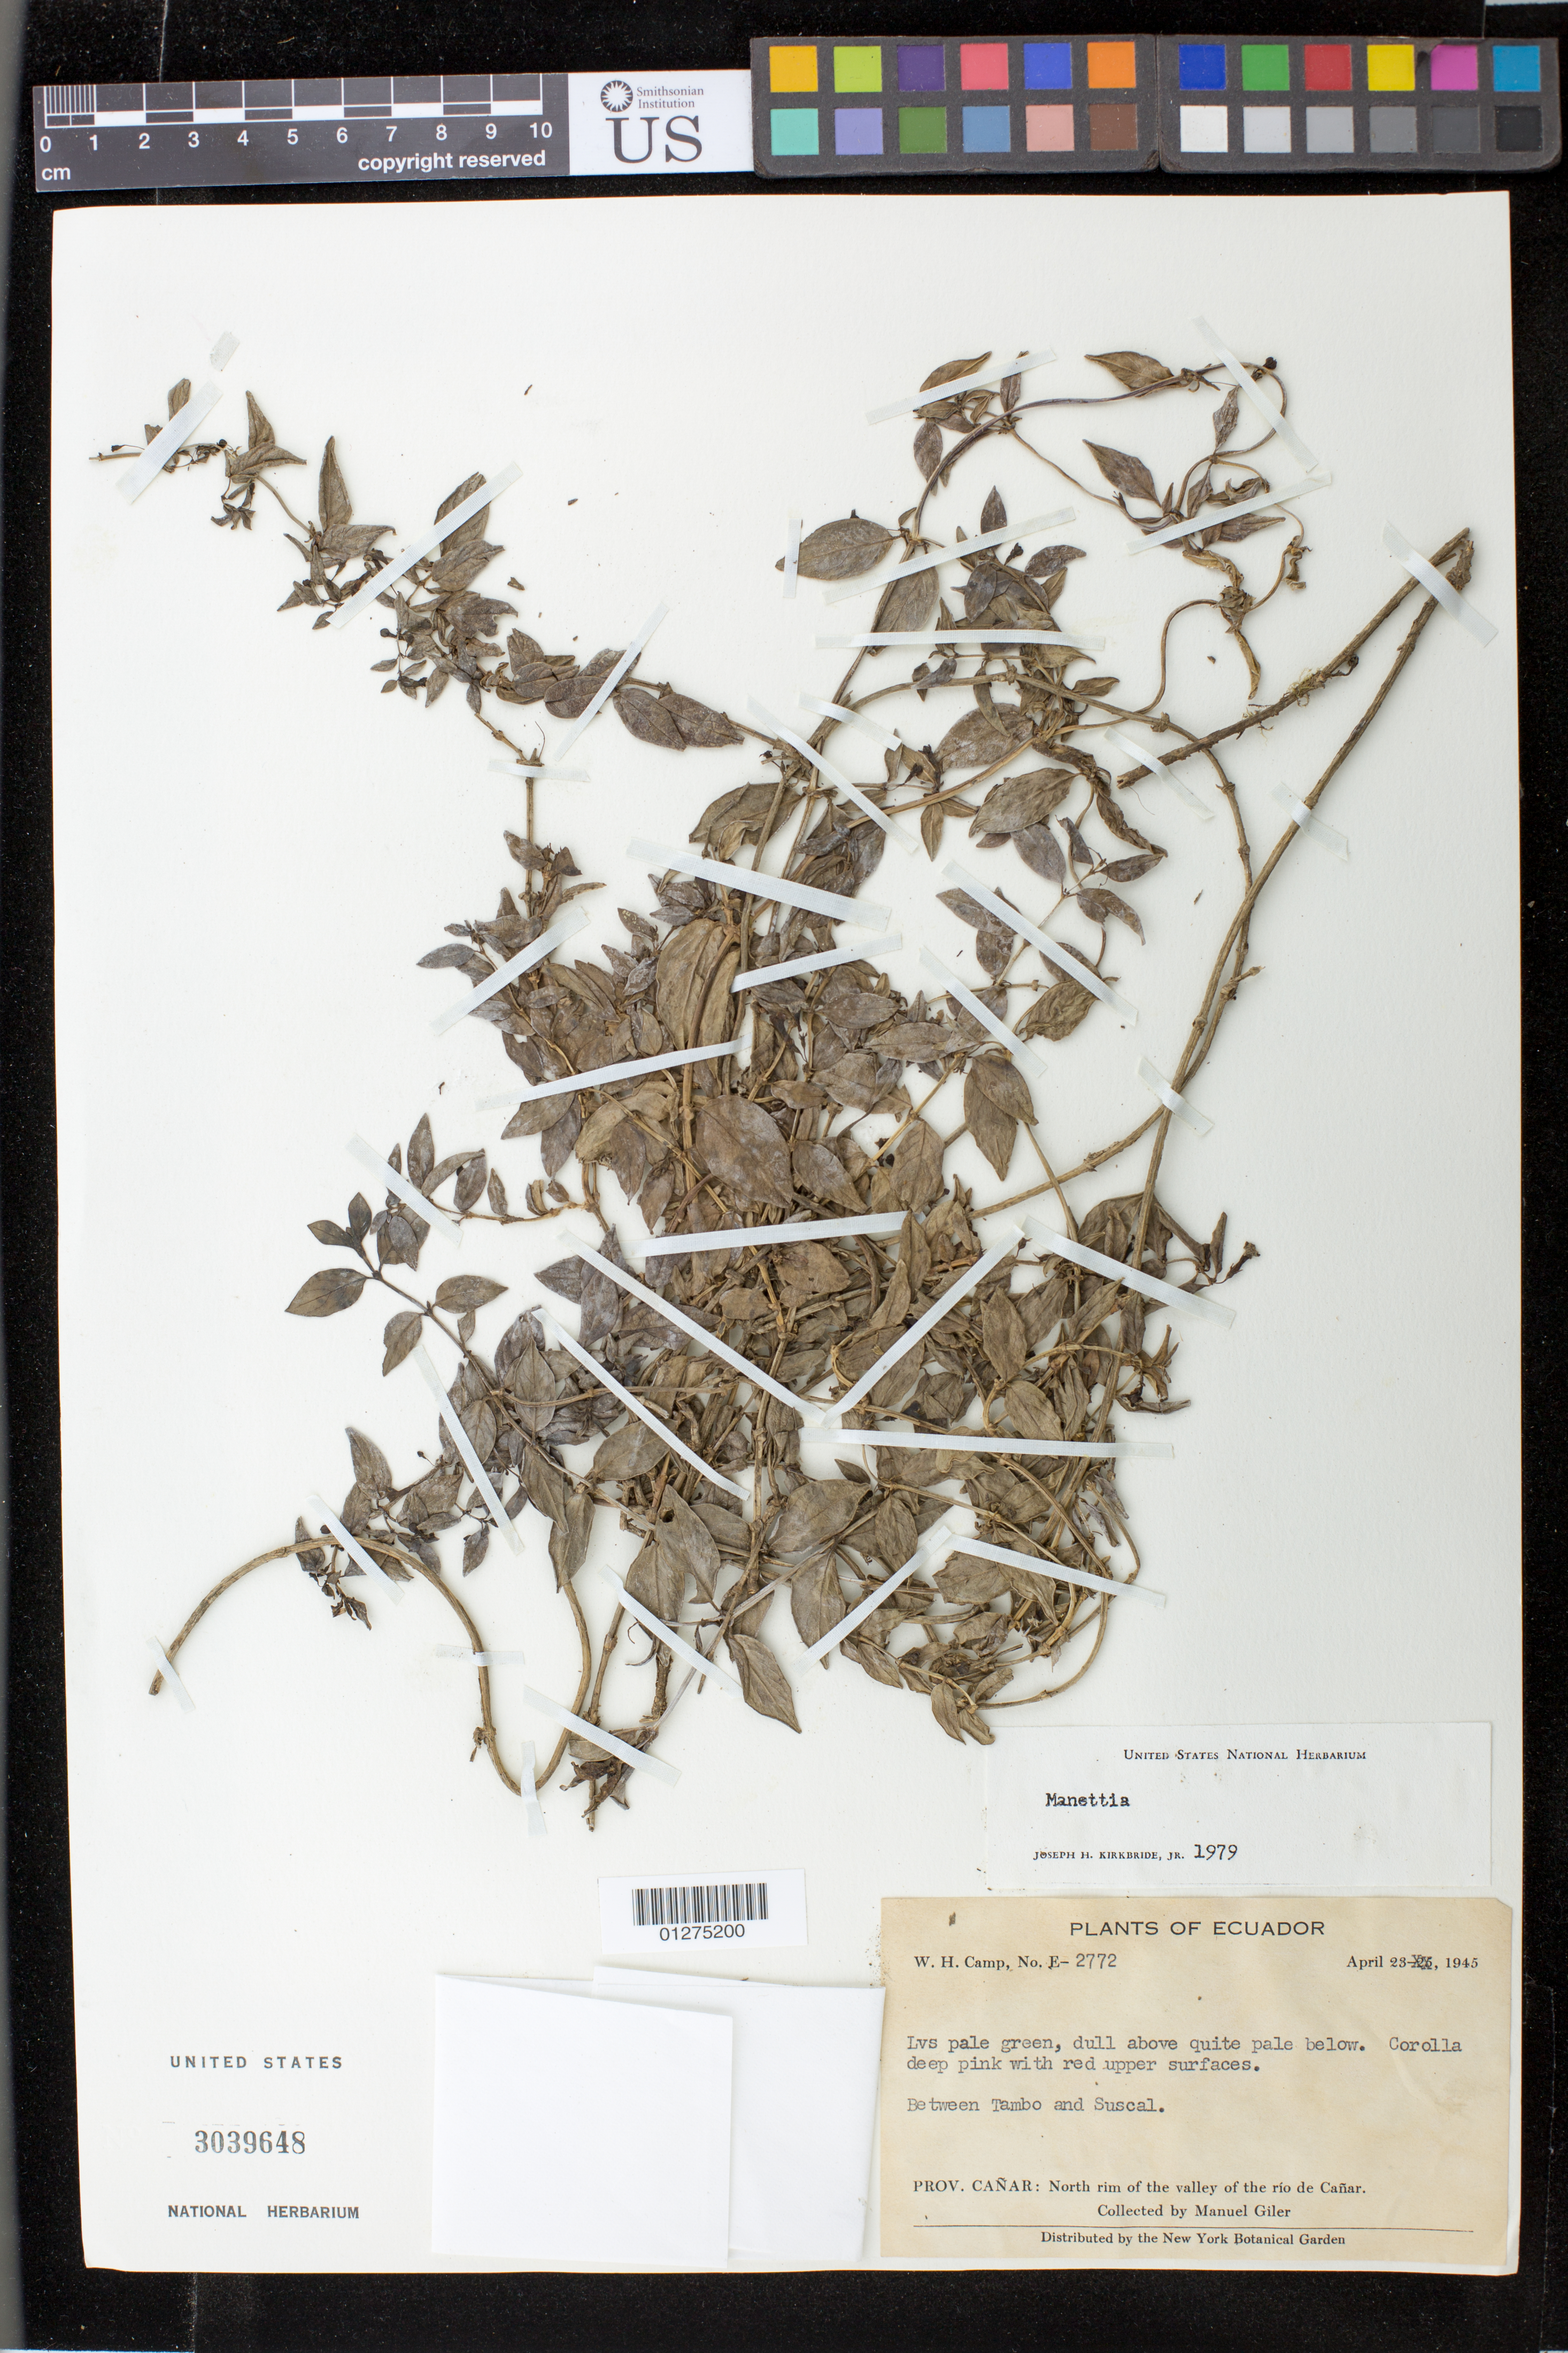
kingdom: Plantae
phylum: Tracheophyta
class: Magnoliopsida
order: Gentianales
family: Rubiaceae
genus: Manettia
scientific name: Manettia sp.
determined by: Kirkbride, J. H., Jr.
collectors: W. H. Camp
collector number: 2772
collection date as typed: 23 Apr 1945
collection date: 1945-04-23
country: Ecuador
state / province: Cañar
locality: N rim of the Valley of the Río de Cañar, between Tambo and Suscal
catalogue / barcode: US 3039648